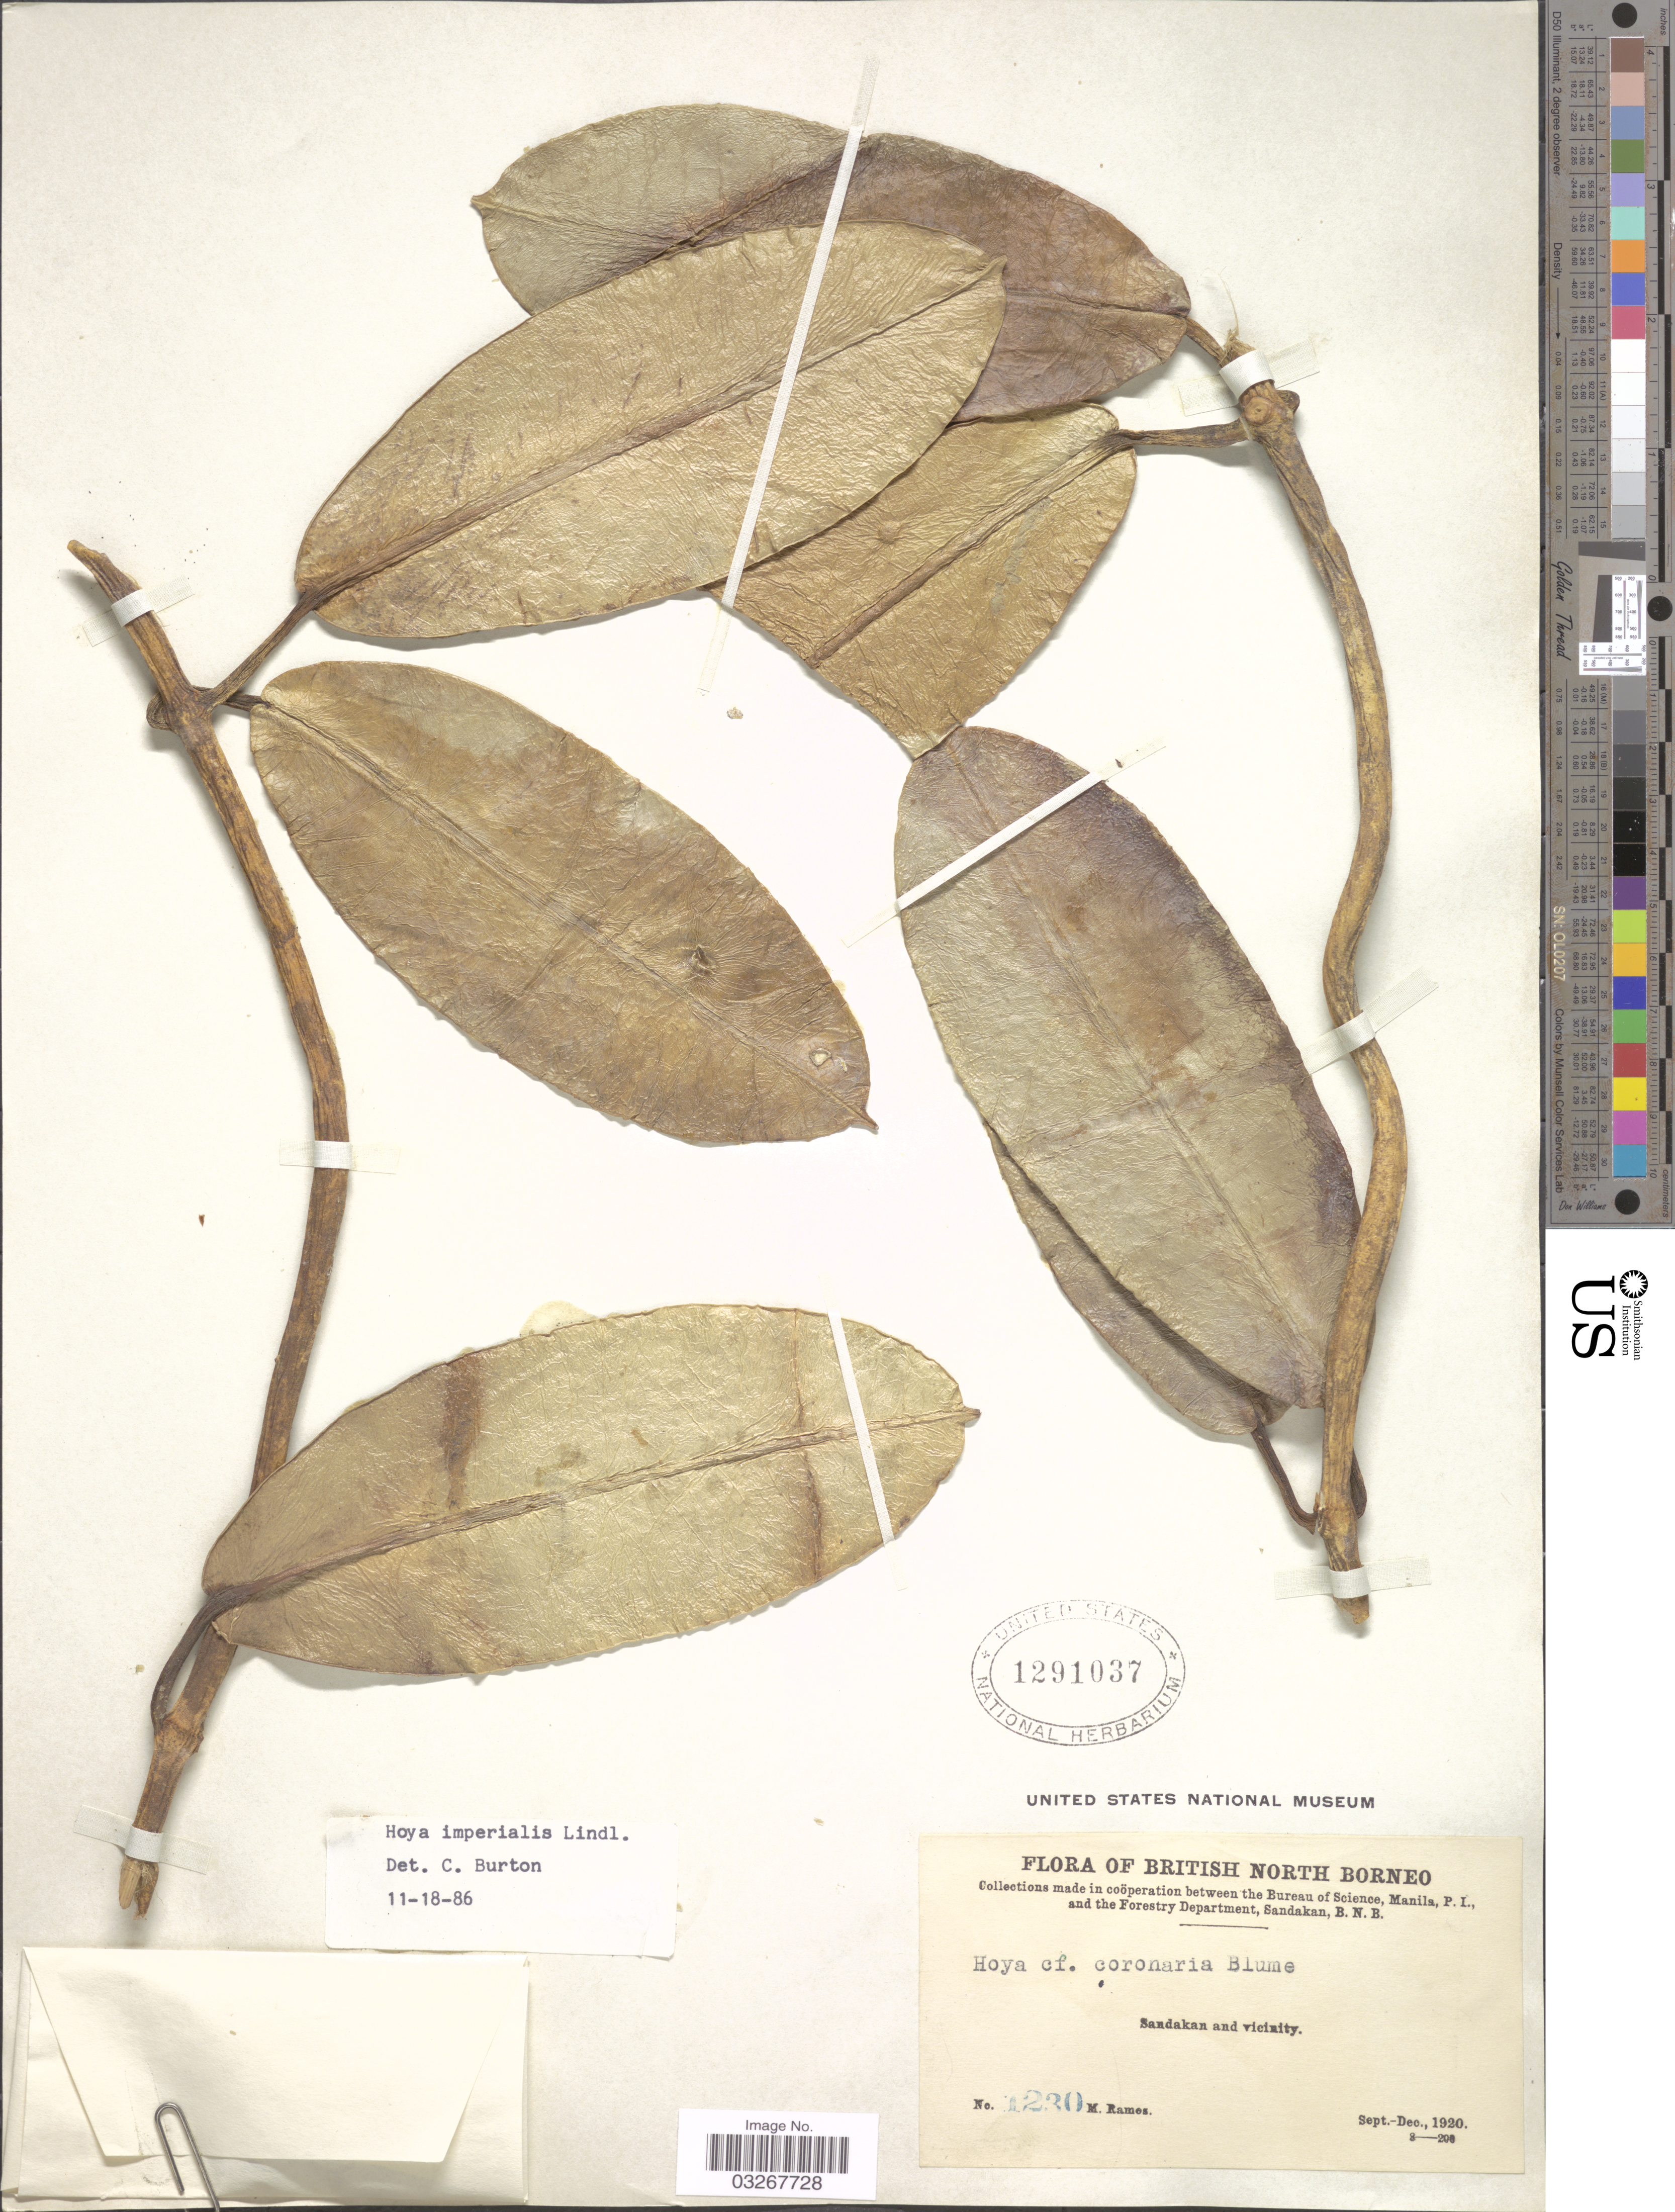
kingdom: Plantae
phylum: Tracheophyta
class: Magnoliopsida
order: Gentianales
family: Apocynaceae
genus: Hoya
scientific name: Hoya imperialis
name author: Lindl.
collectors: M. Ramos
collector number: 1230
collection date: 1920-09/1920-12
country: Malaysia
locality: British North Borneo. Sandakan and vicinity.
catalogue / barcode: US 1291037